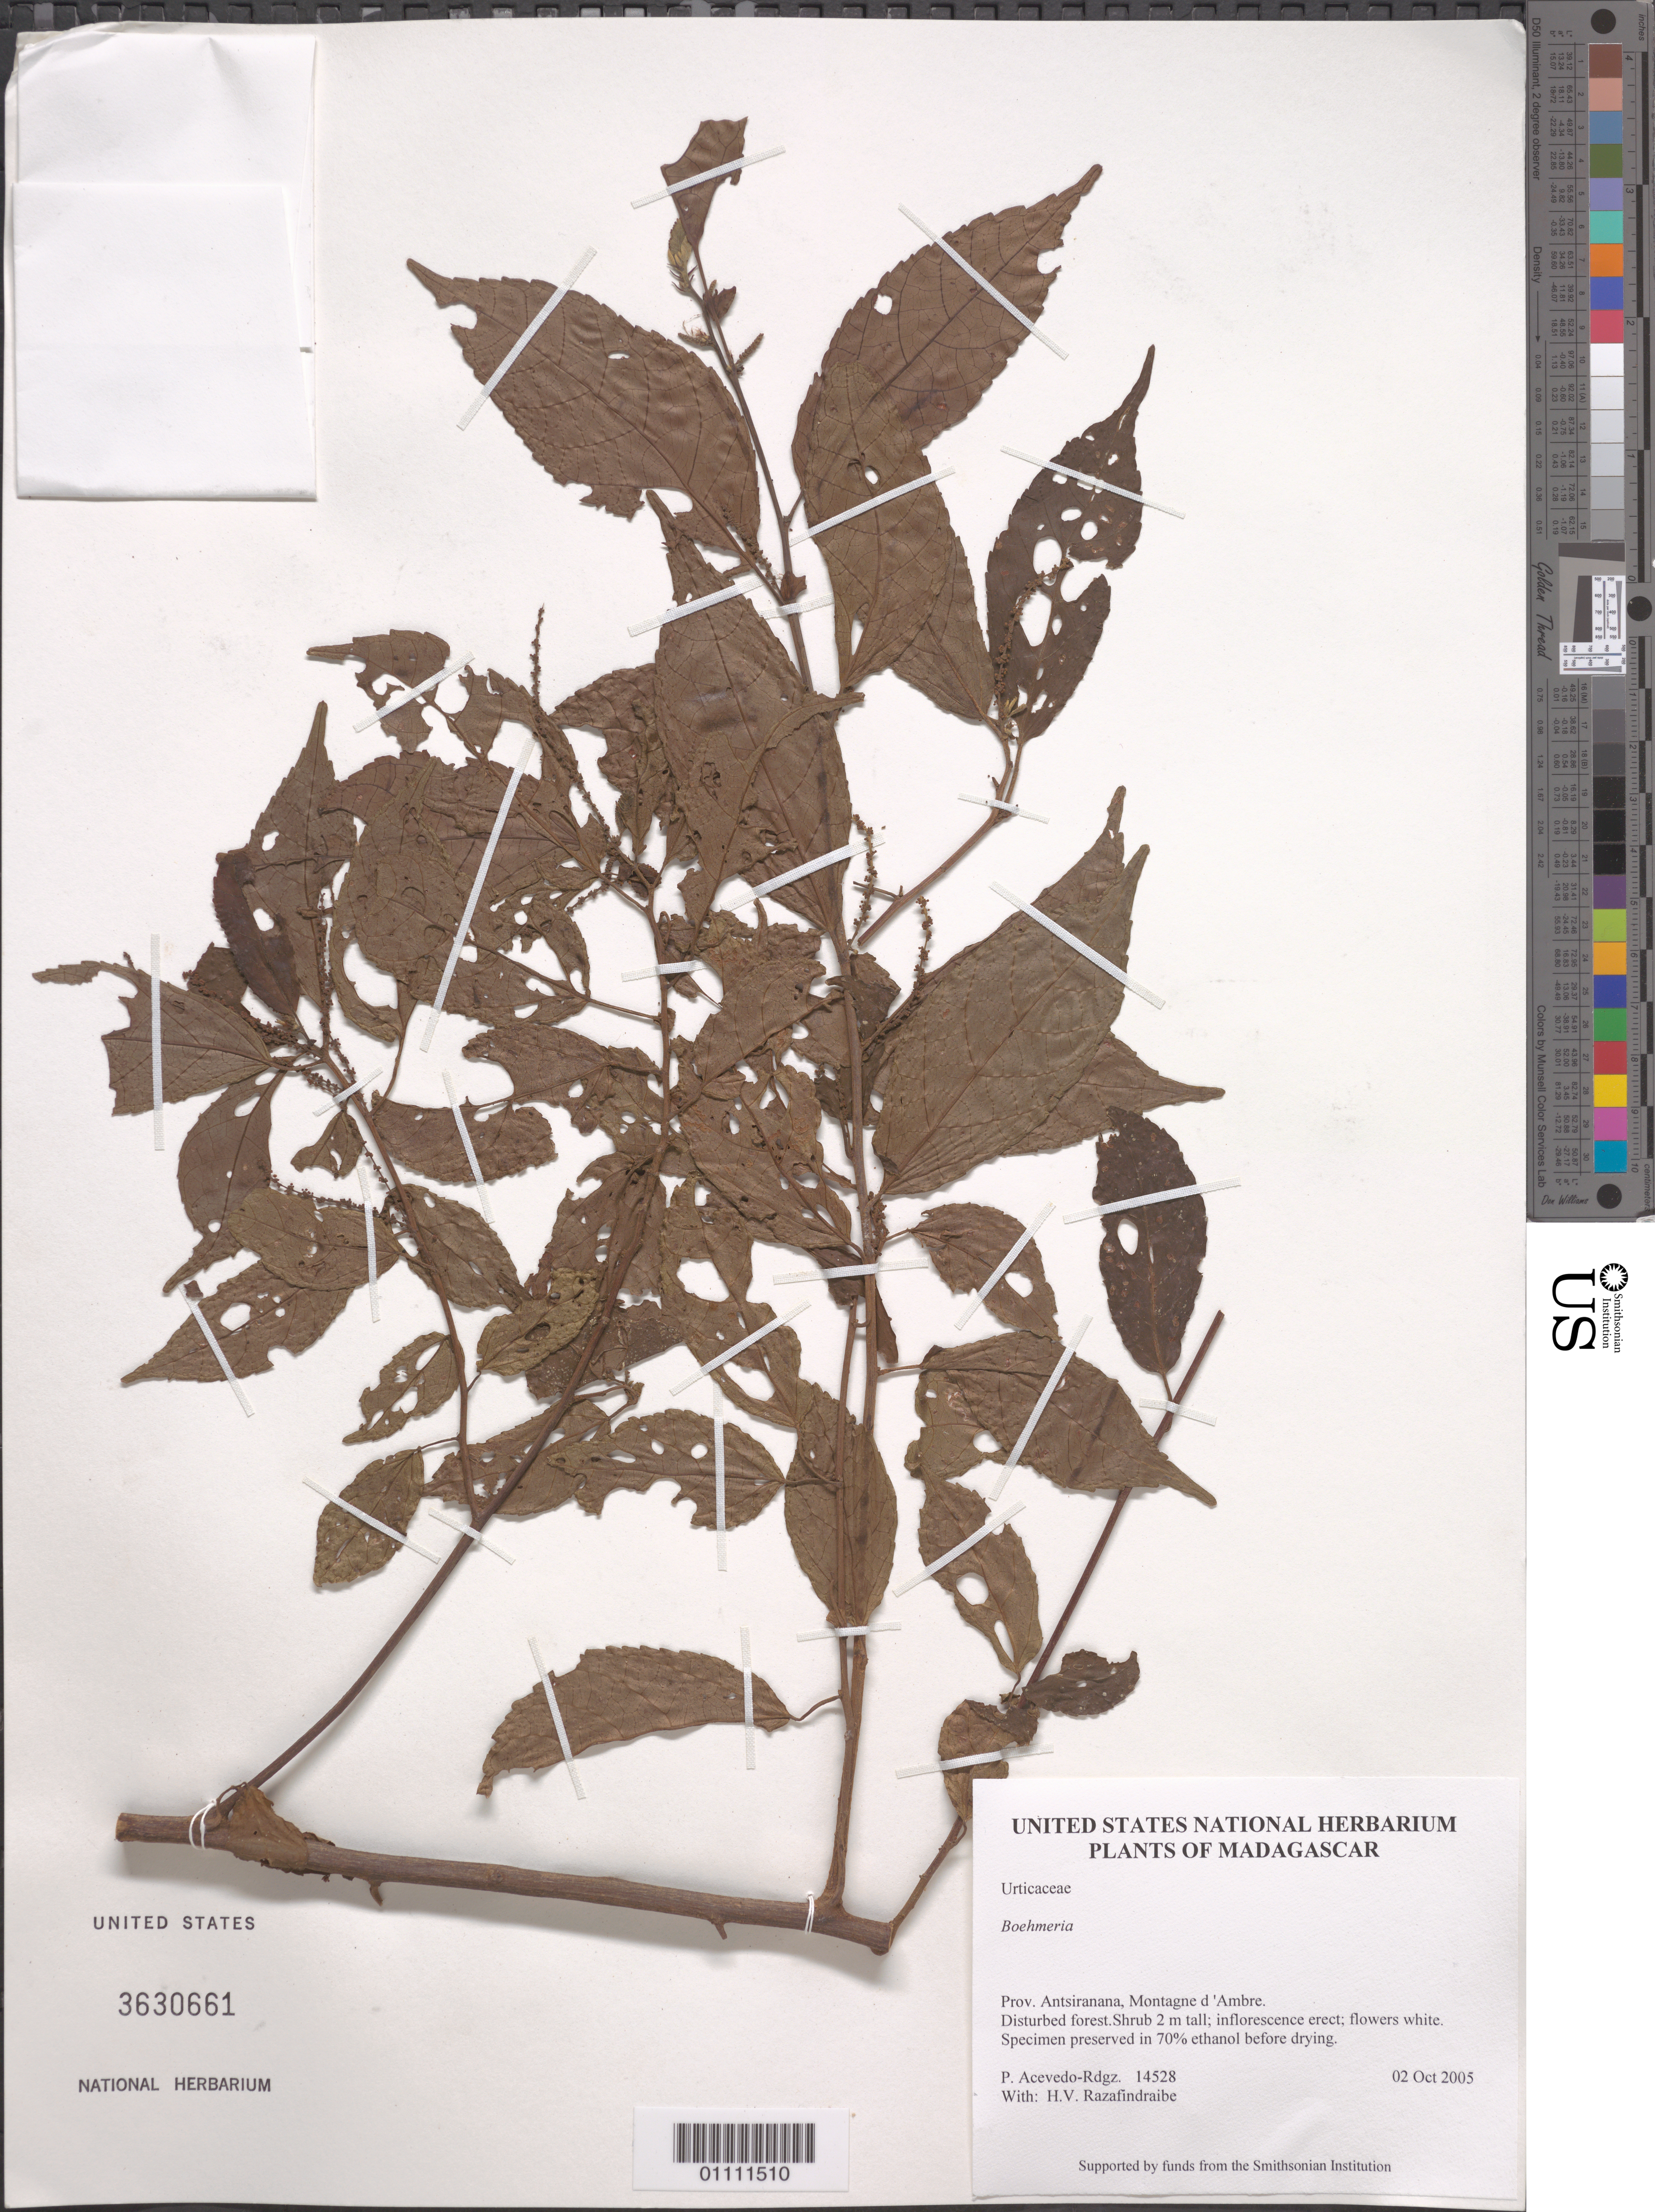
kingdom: Plantae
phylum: Tracheophyta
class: Magnoliopsida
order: Malpighiales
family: Euphorbiaceae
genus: Acalypha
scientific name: Acalypha sp.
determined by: McPherson, G. D., (MO), Missouri Botanical Garden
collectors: P. Acevedo-Rodr. & H. Razafindraibe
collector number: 14528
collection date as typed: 02 Oct 2005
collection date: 2005-10-02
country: Madagascar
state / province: Diana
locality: Prov. Antsiranana, Montagne d 'Ambre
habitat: Disturbed forest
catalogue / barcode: US 3630661